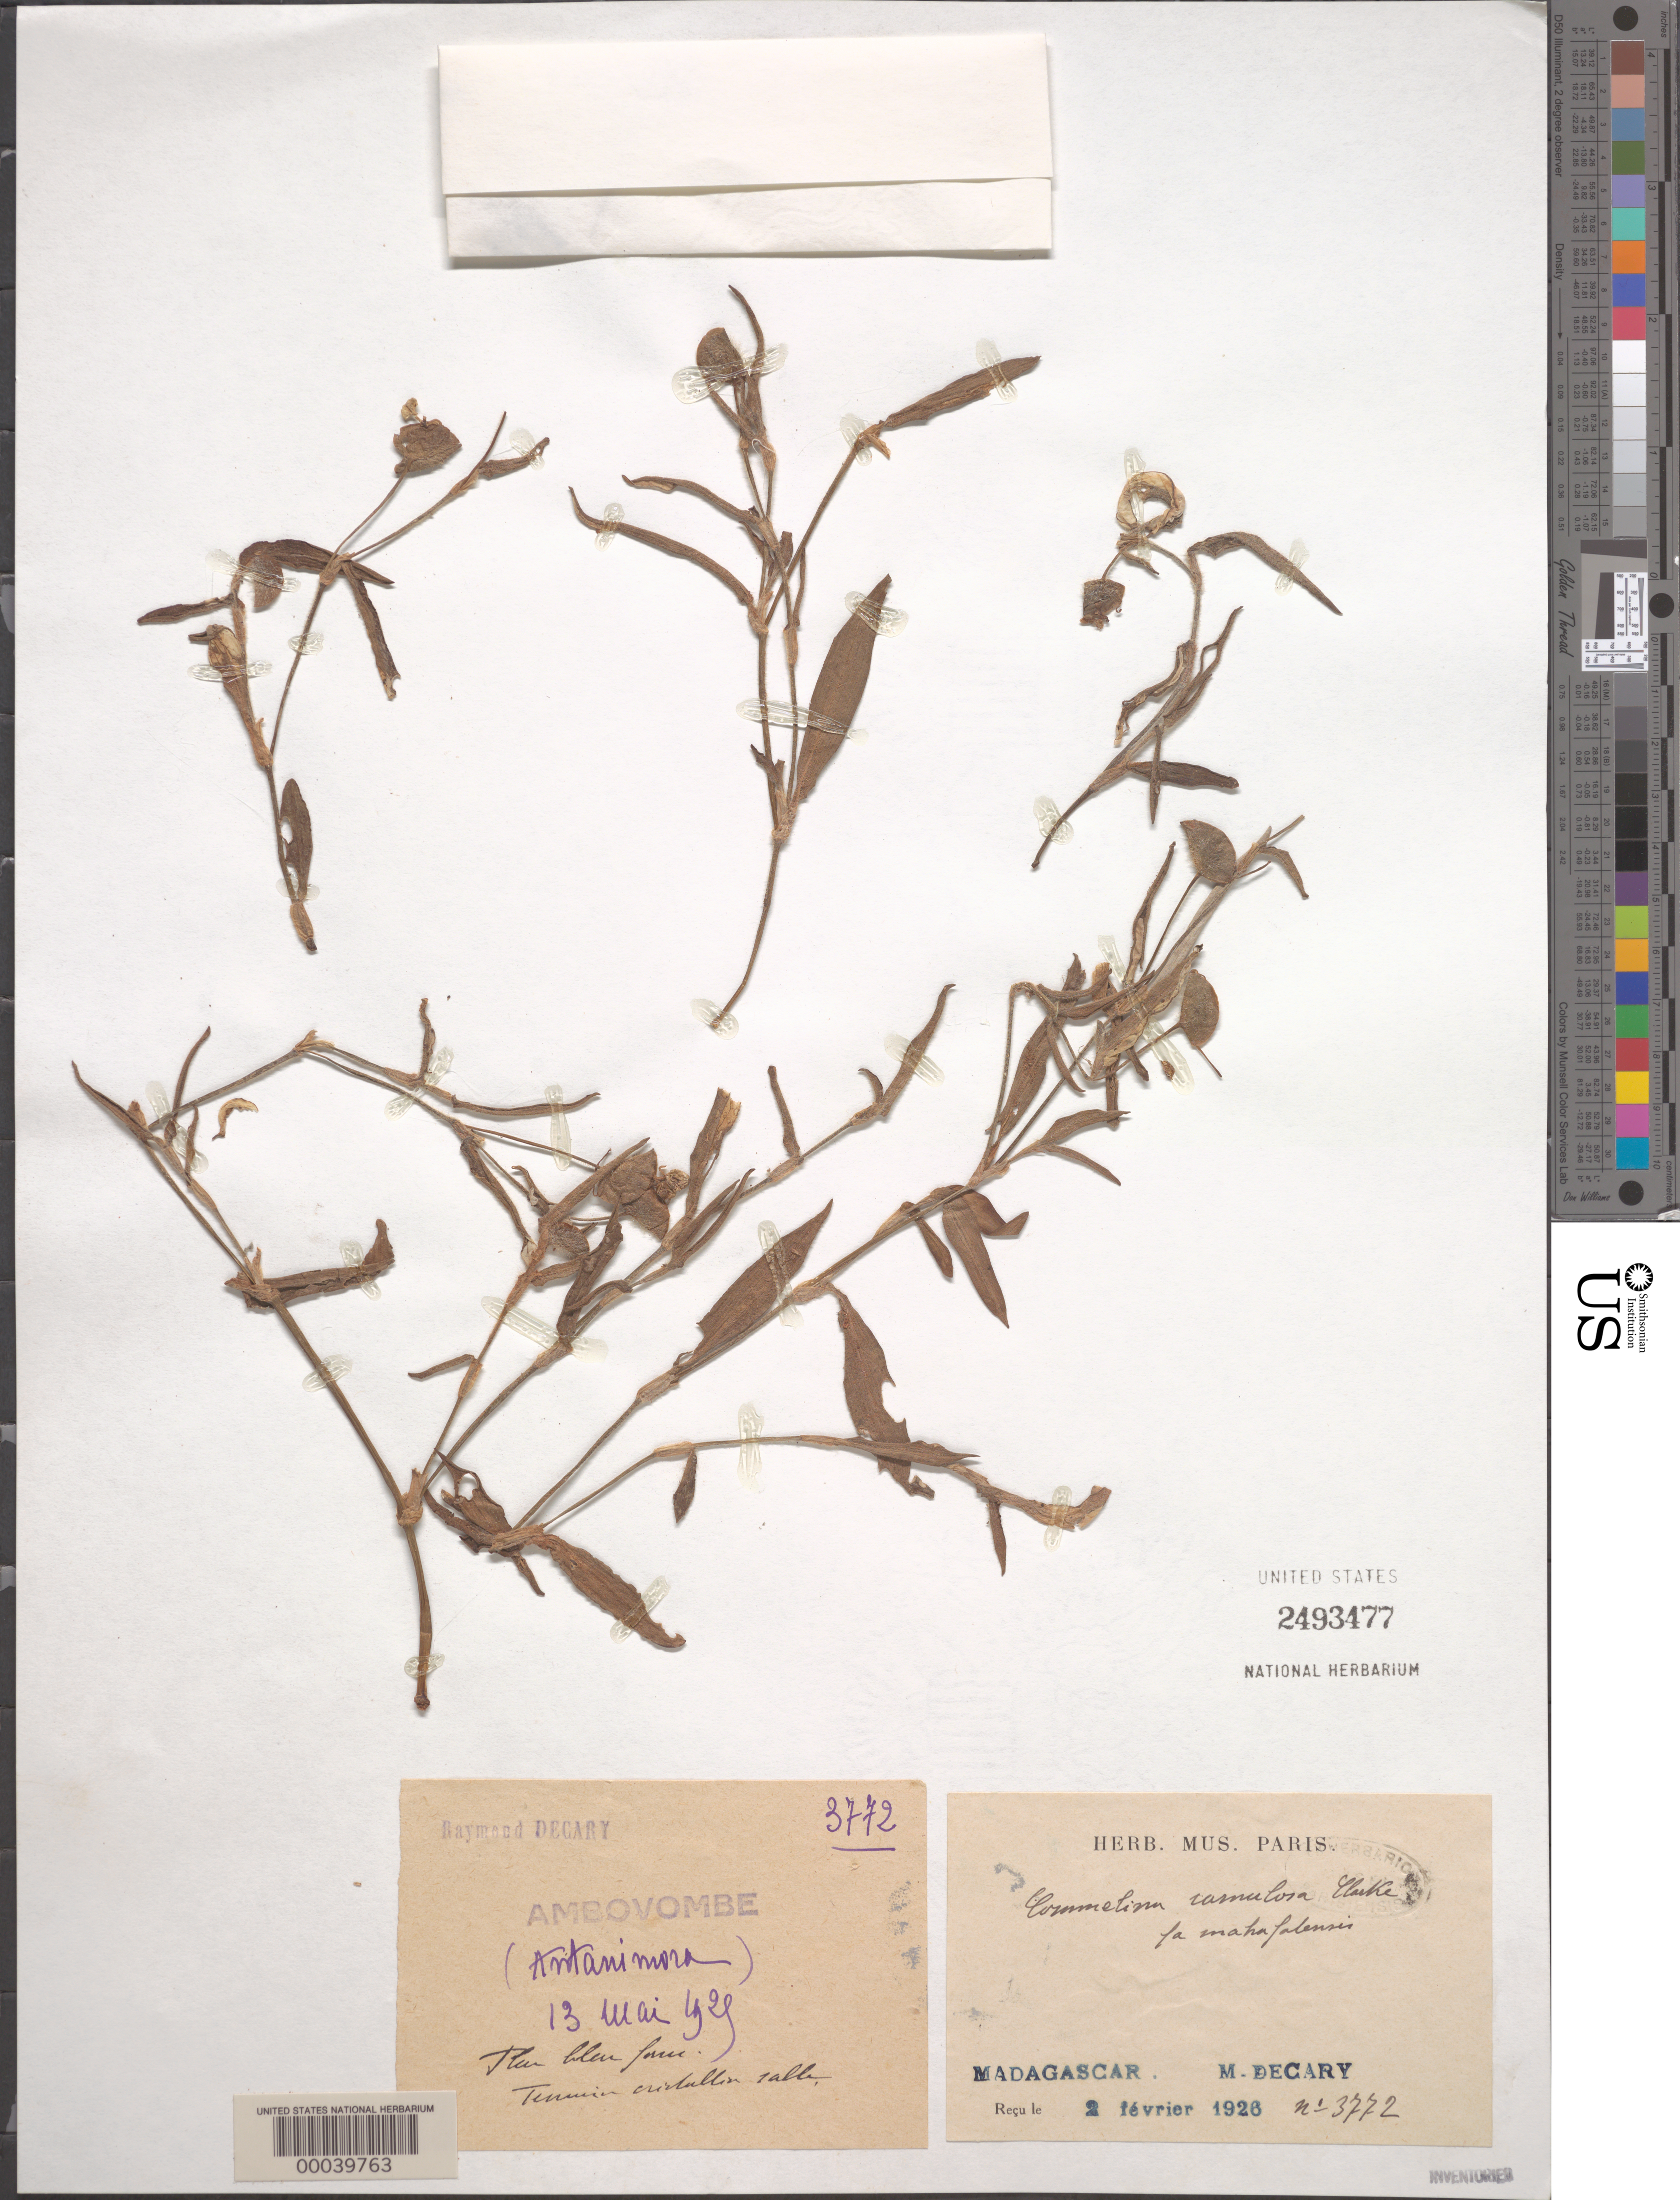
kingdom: Plantae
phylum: Tracheophyta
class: Liliopsida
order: Commelinales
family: Commelinaceae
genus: Commelina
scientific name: Commelina ramulosa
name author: (C.B. Clarke) H. Perrier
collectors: R. Decary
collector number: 3772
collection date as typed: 13 May 1928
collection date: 1928-05-13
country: Madagascar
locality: Ambovombe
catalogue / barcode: US 2493477